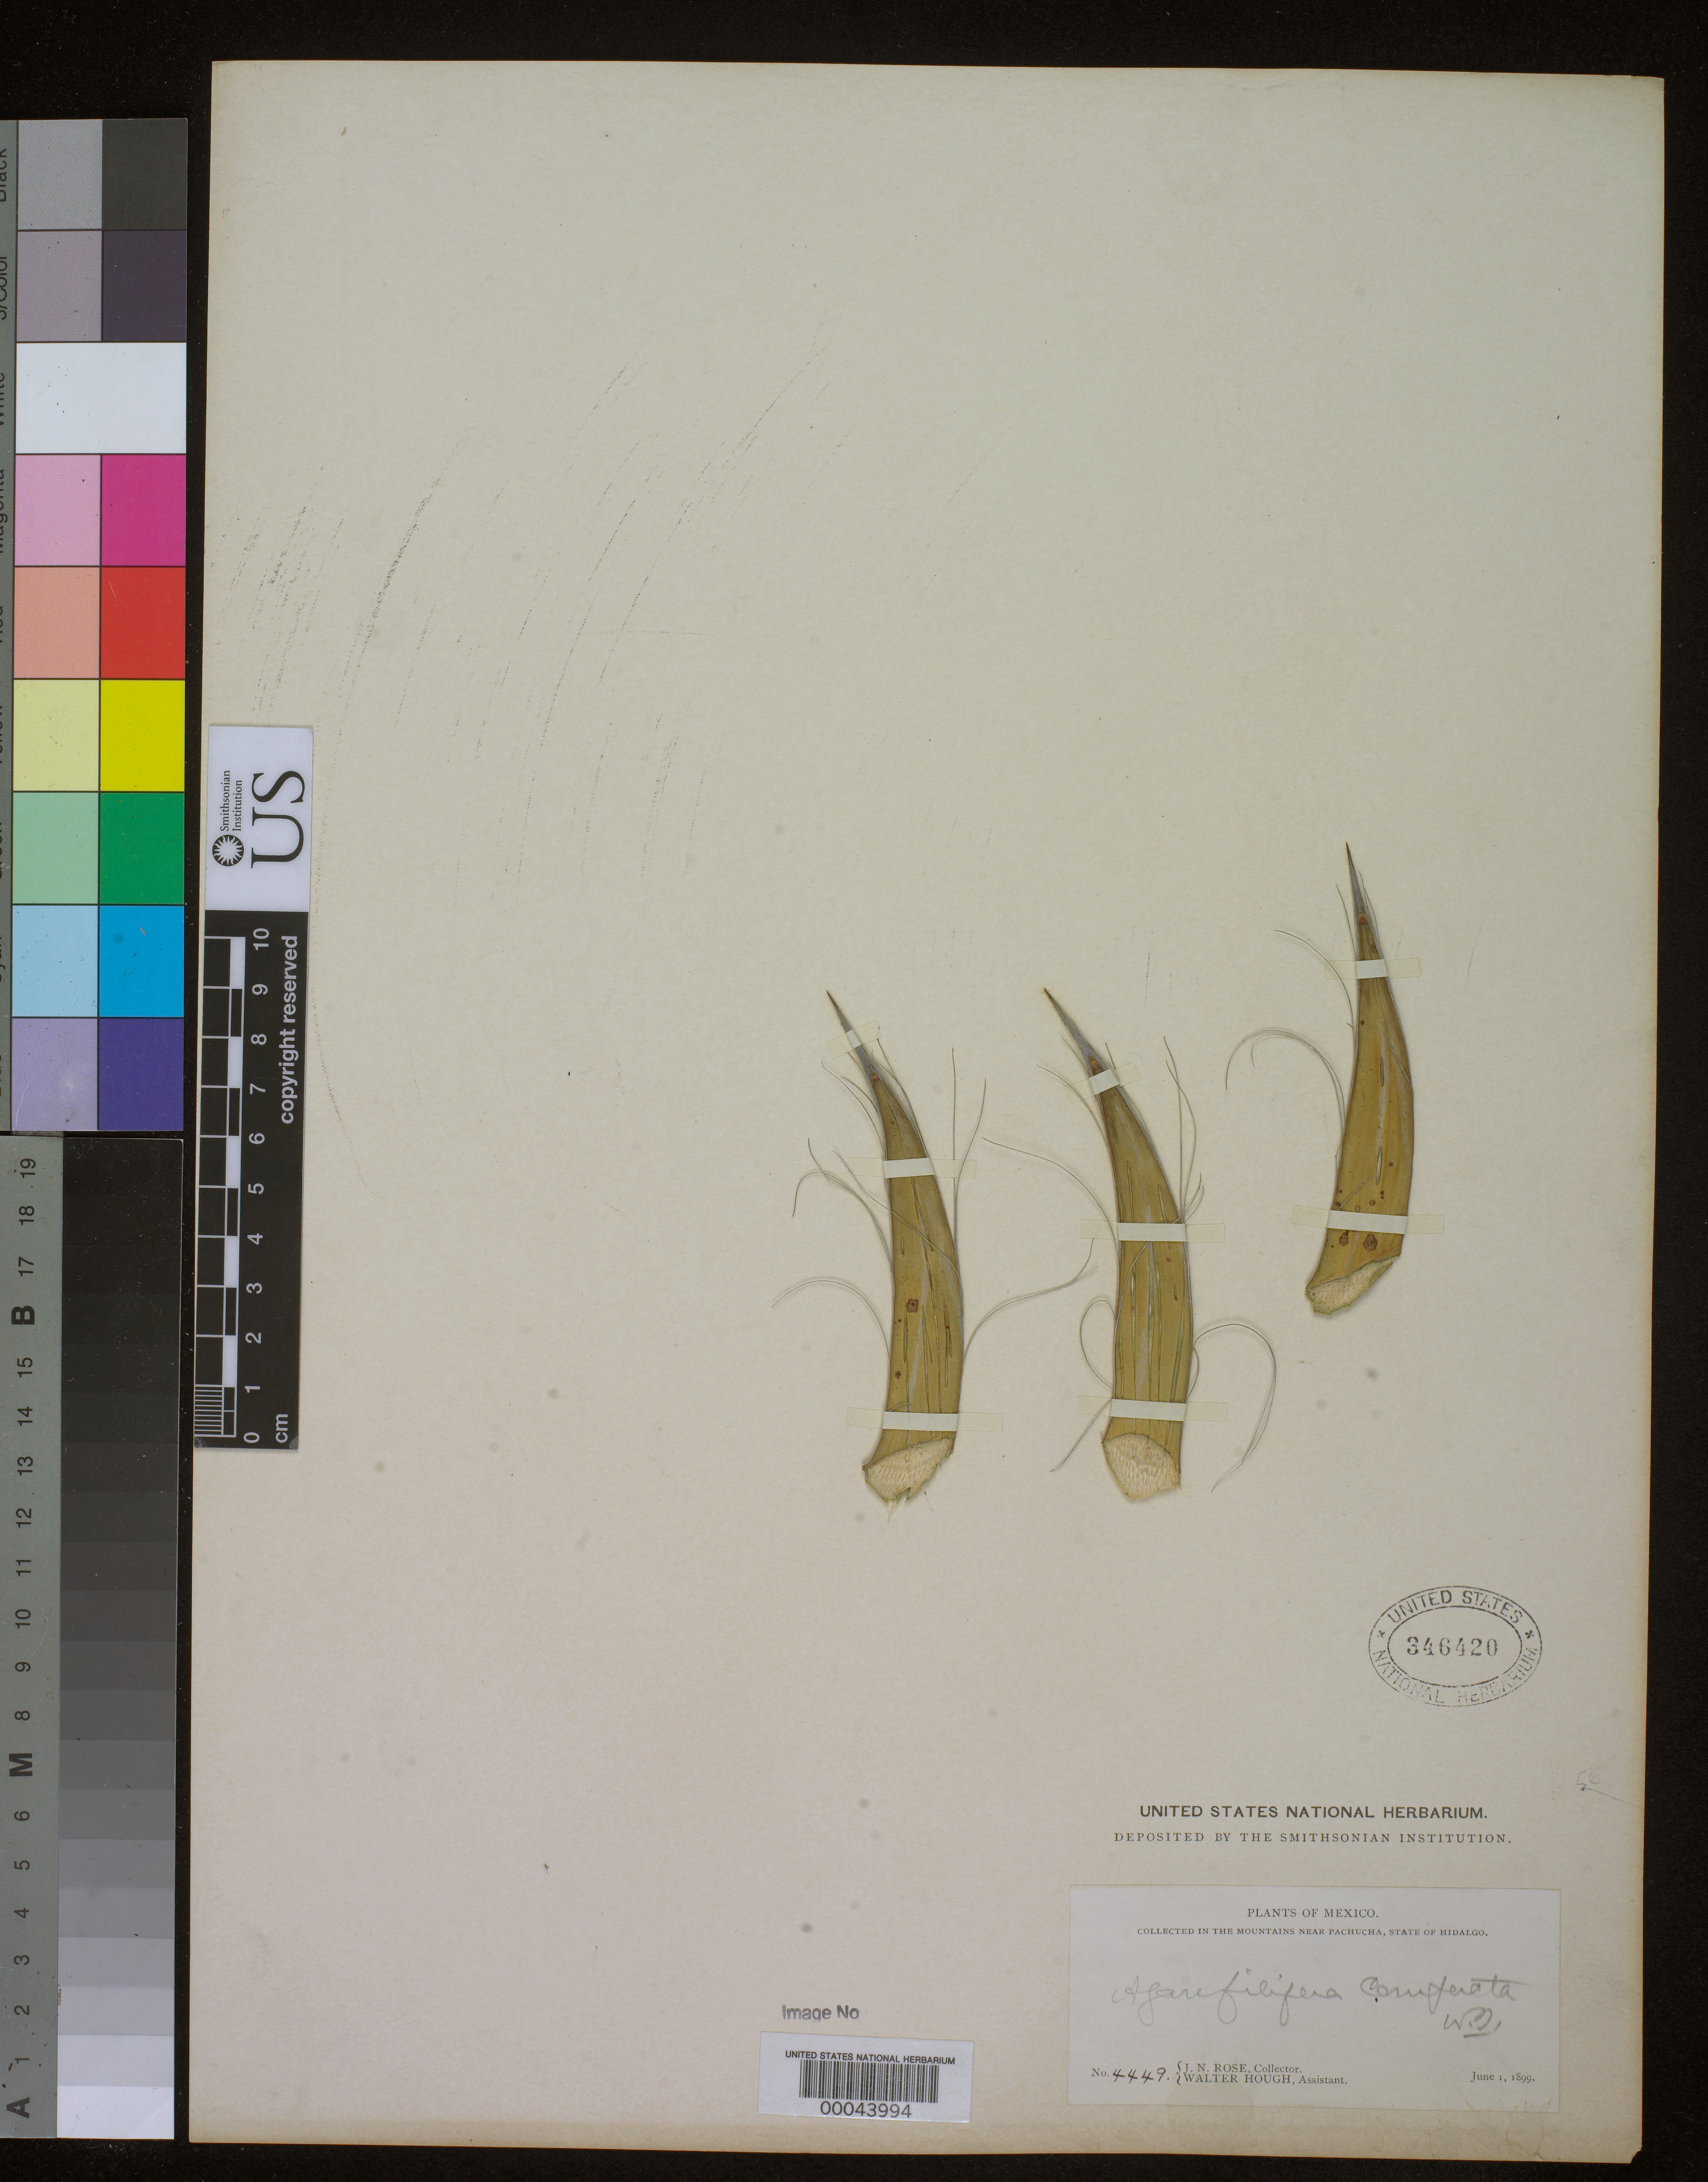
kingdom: Plantae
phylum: Tracheophyta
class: Liliopsida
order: Asparagales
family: Asparagaceae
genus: Agave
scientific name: Agave filifera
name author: Salm-Dyck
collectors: J. N. Rose & W. Hough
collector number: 4449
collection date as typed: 01 Jun 1899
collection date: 1899-06-01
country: Mexico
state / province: Hidalgo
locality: In the mountains near Pachucha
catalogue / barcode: US 346420